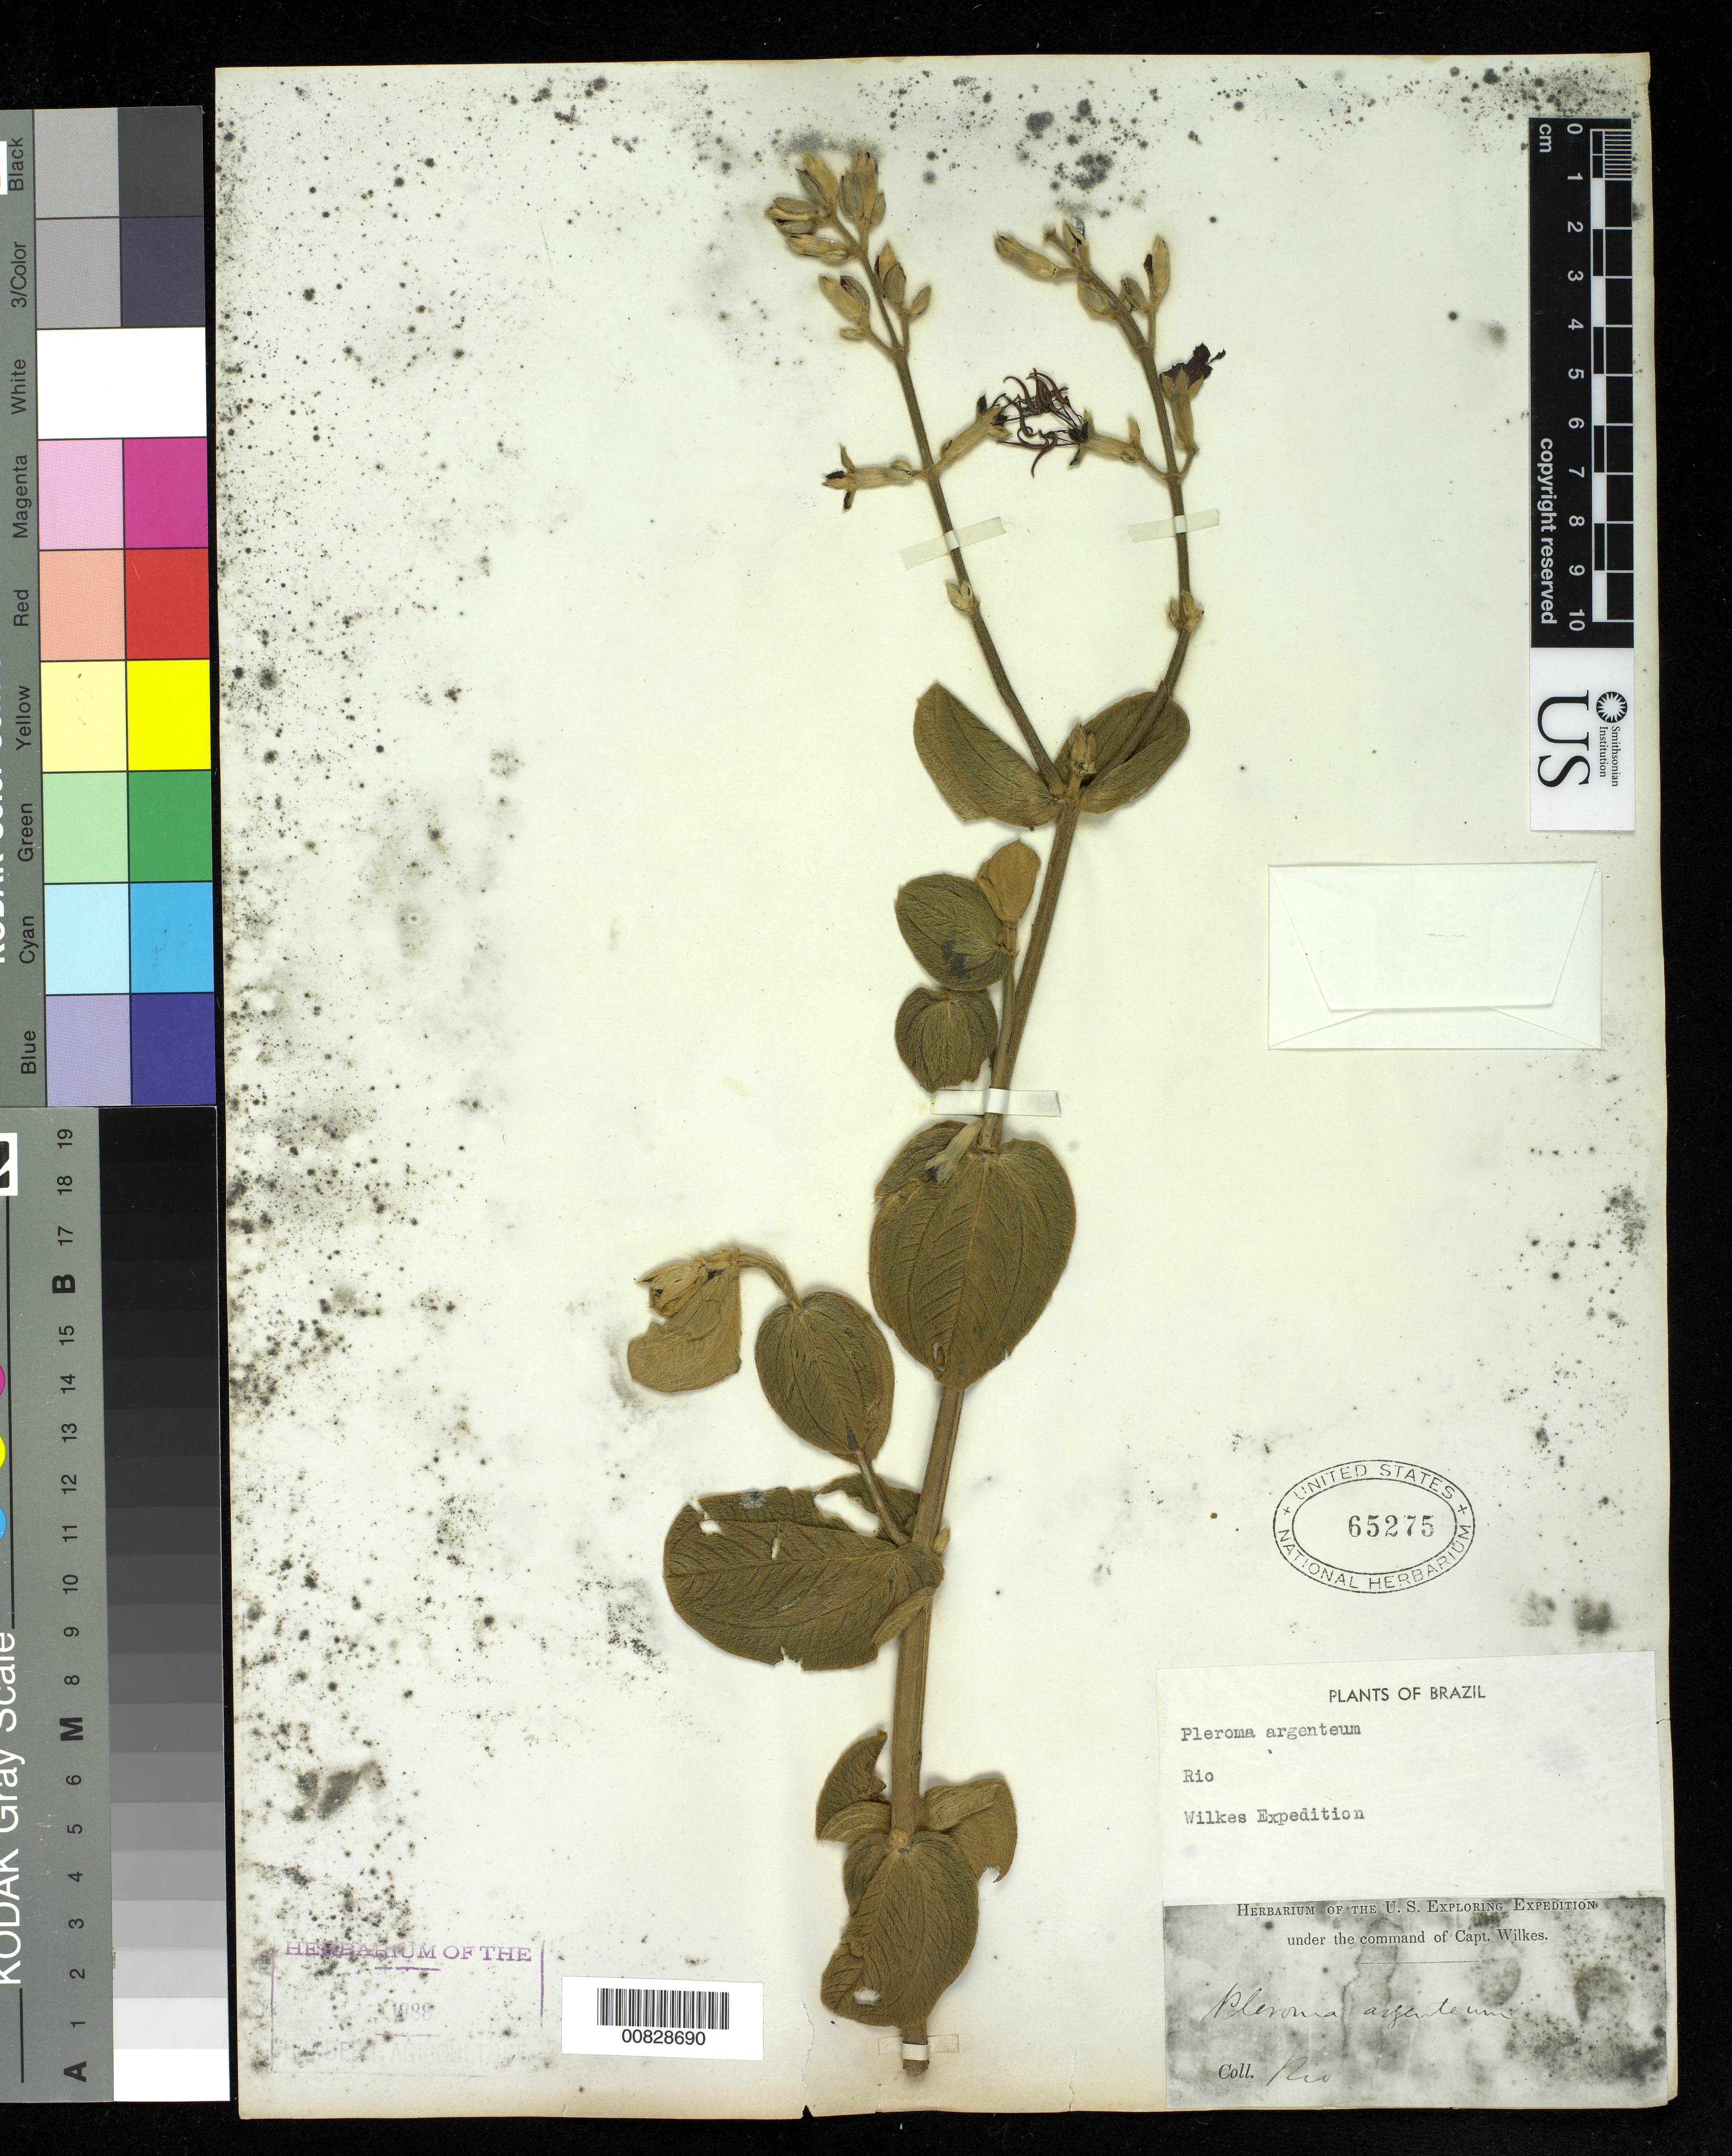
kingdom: Plantae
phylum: Tracheophyta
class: Magnoliopsida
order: Myrtales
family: Melastomataceae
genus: Pleroma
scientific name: Pleroma clavatum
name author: (Pers.) P.J.F. Guim. & Michelang.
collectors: Wilkes Explor. Exped.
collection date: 1838/1842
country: Brazil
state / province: Rio de Janeiro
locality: Rio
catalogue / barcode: US 65275